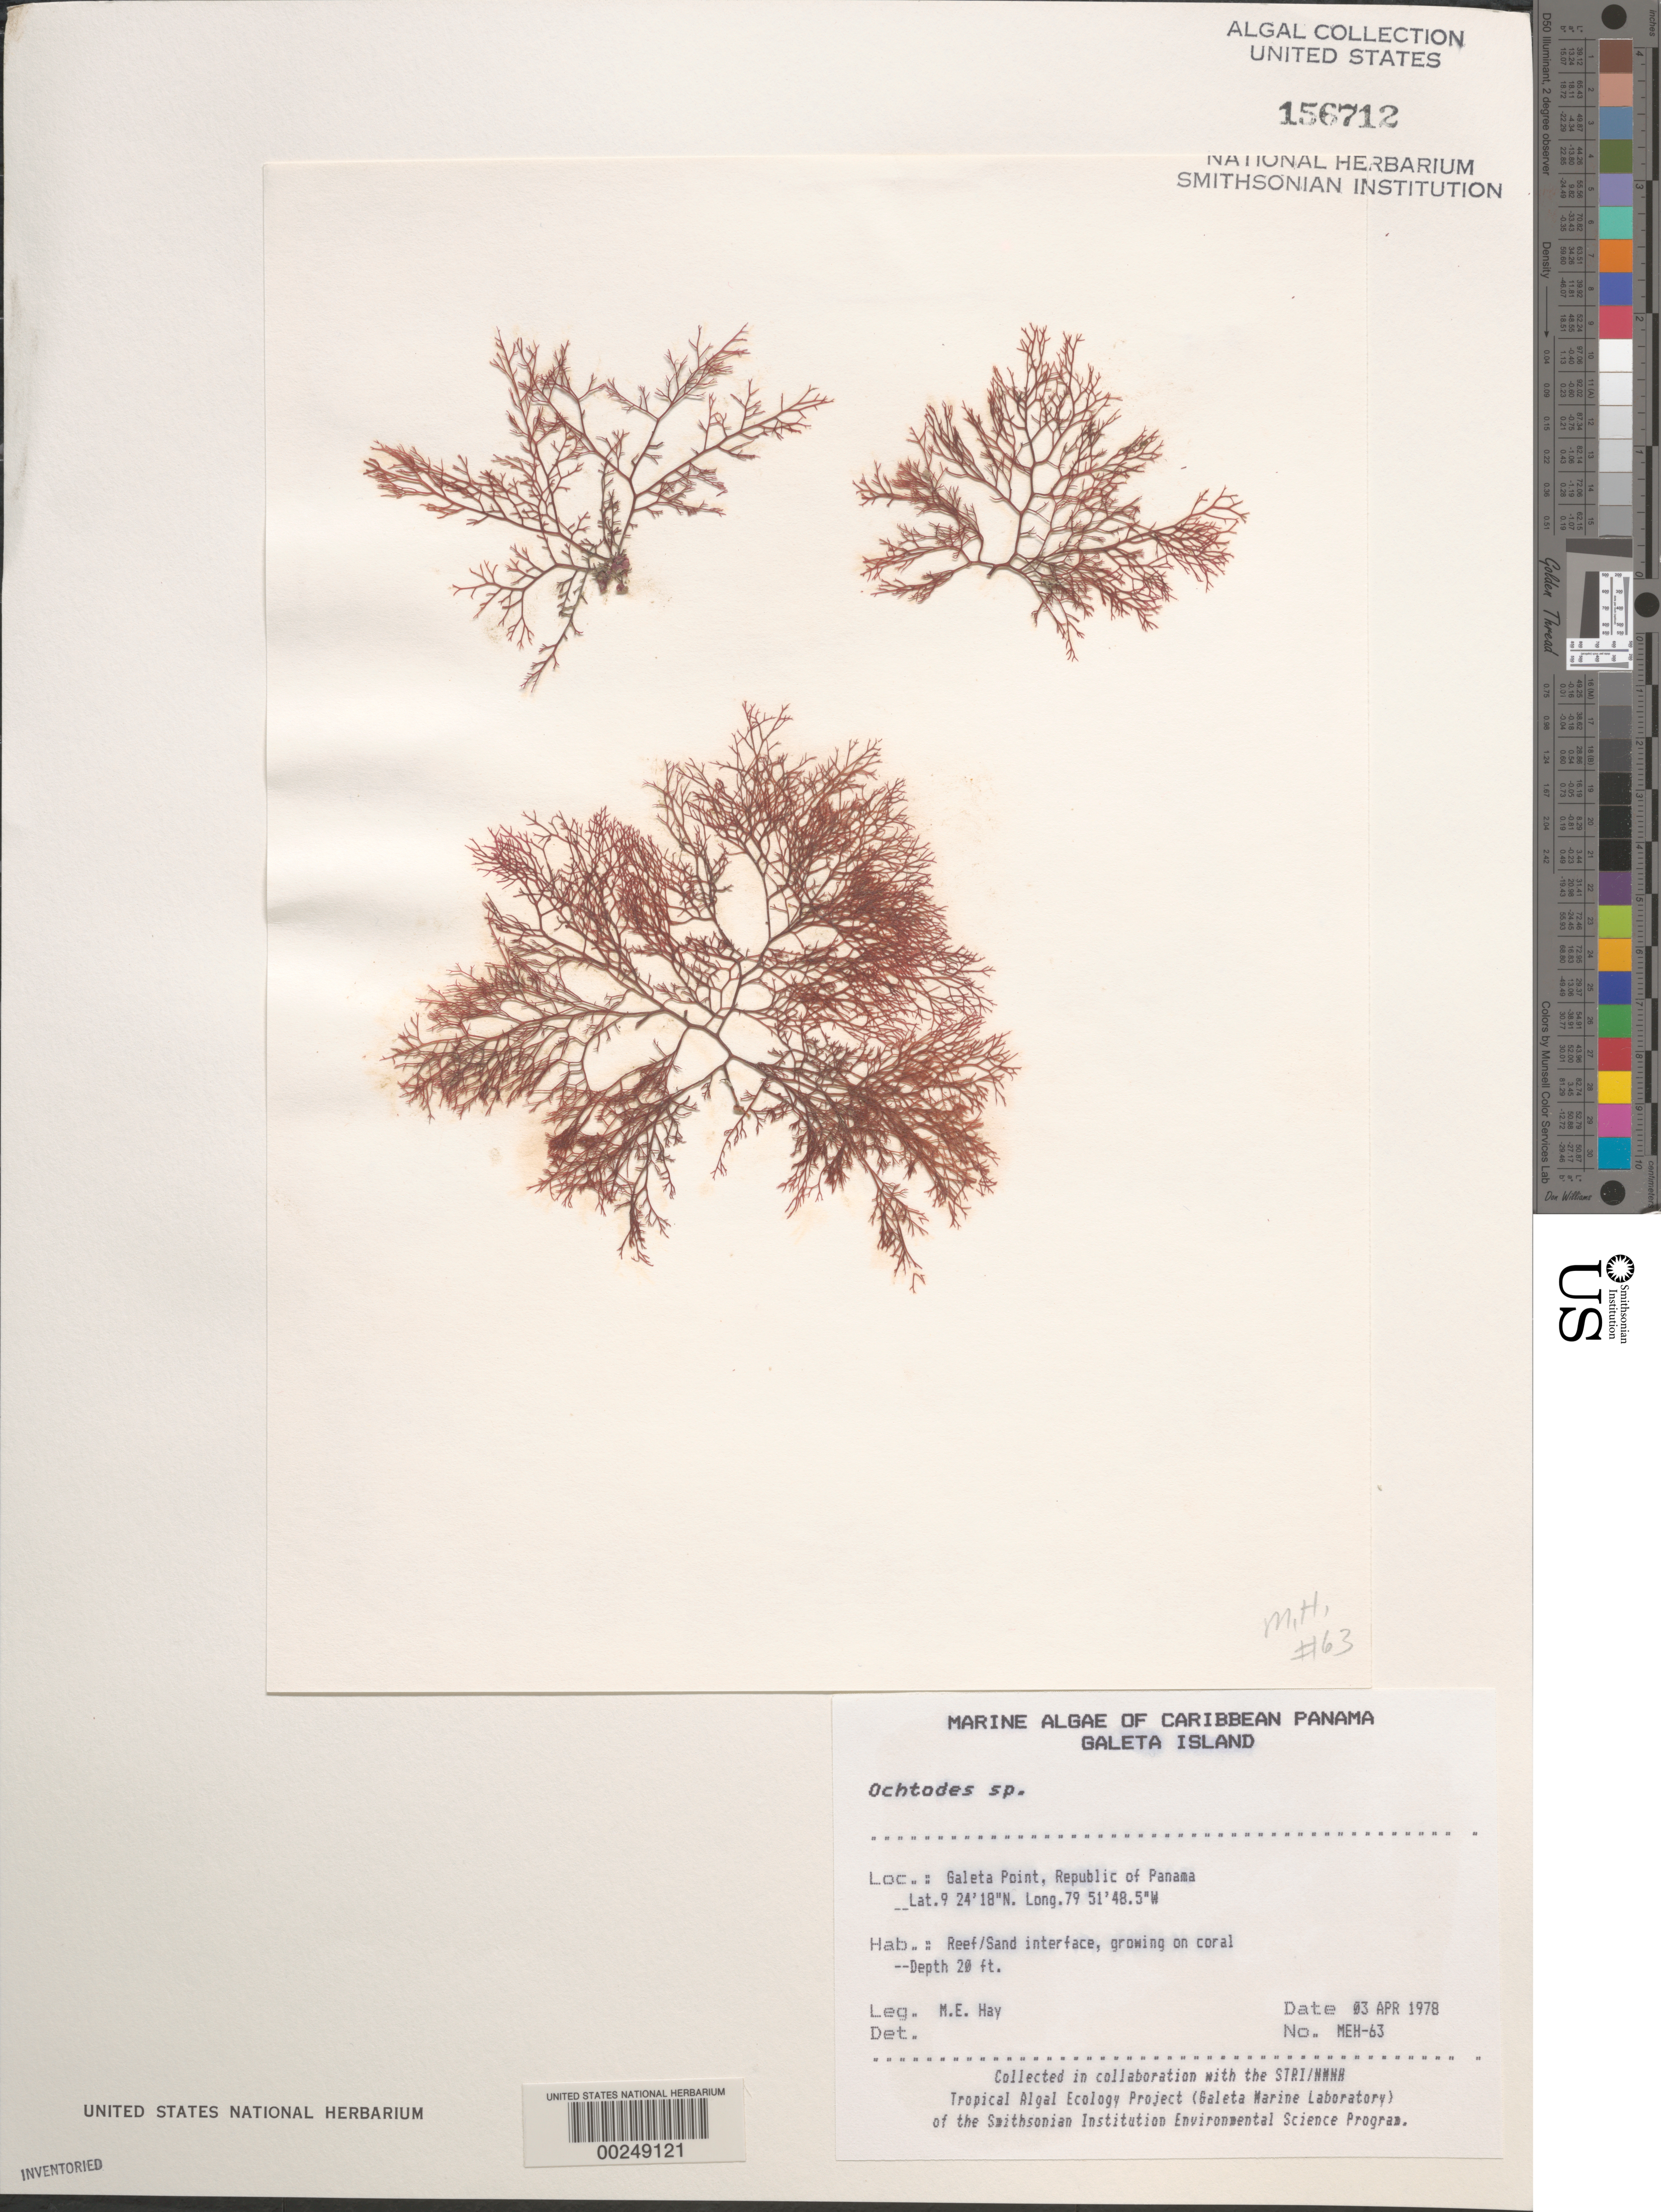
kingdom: Plantae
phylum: Rhodophyta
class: Florideophyceae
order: Gigartinales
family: Rhizophyllidaceae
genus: Ochtodes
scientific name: Ochtodes sp.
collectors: M. E. Hay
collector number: MEH-63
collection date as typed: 03 Apr 1978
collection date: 1978-04-03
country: Panama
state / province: Colón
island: Galeta Island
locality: Galeta Point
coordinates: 9 24' 18" N, 79 51' 48.5" W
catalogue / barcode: US 156712